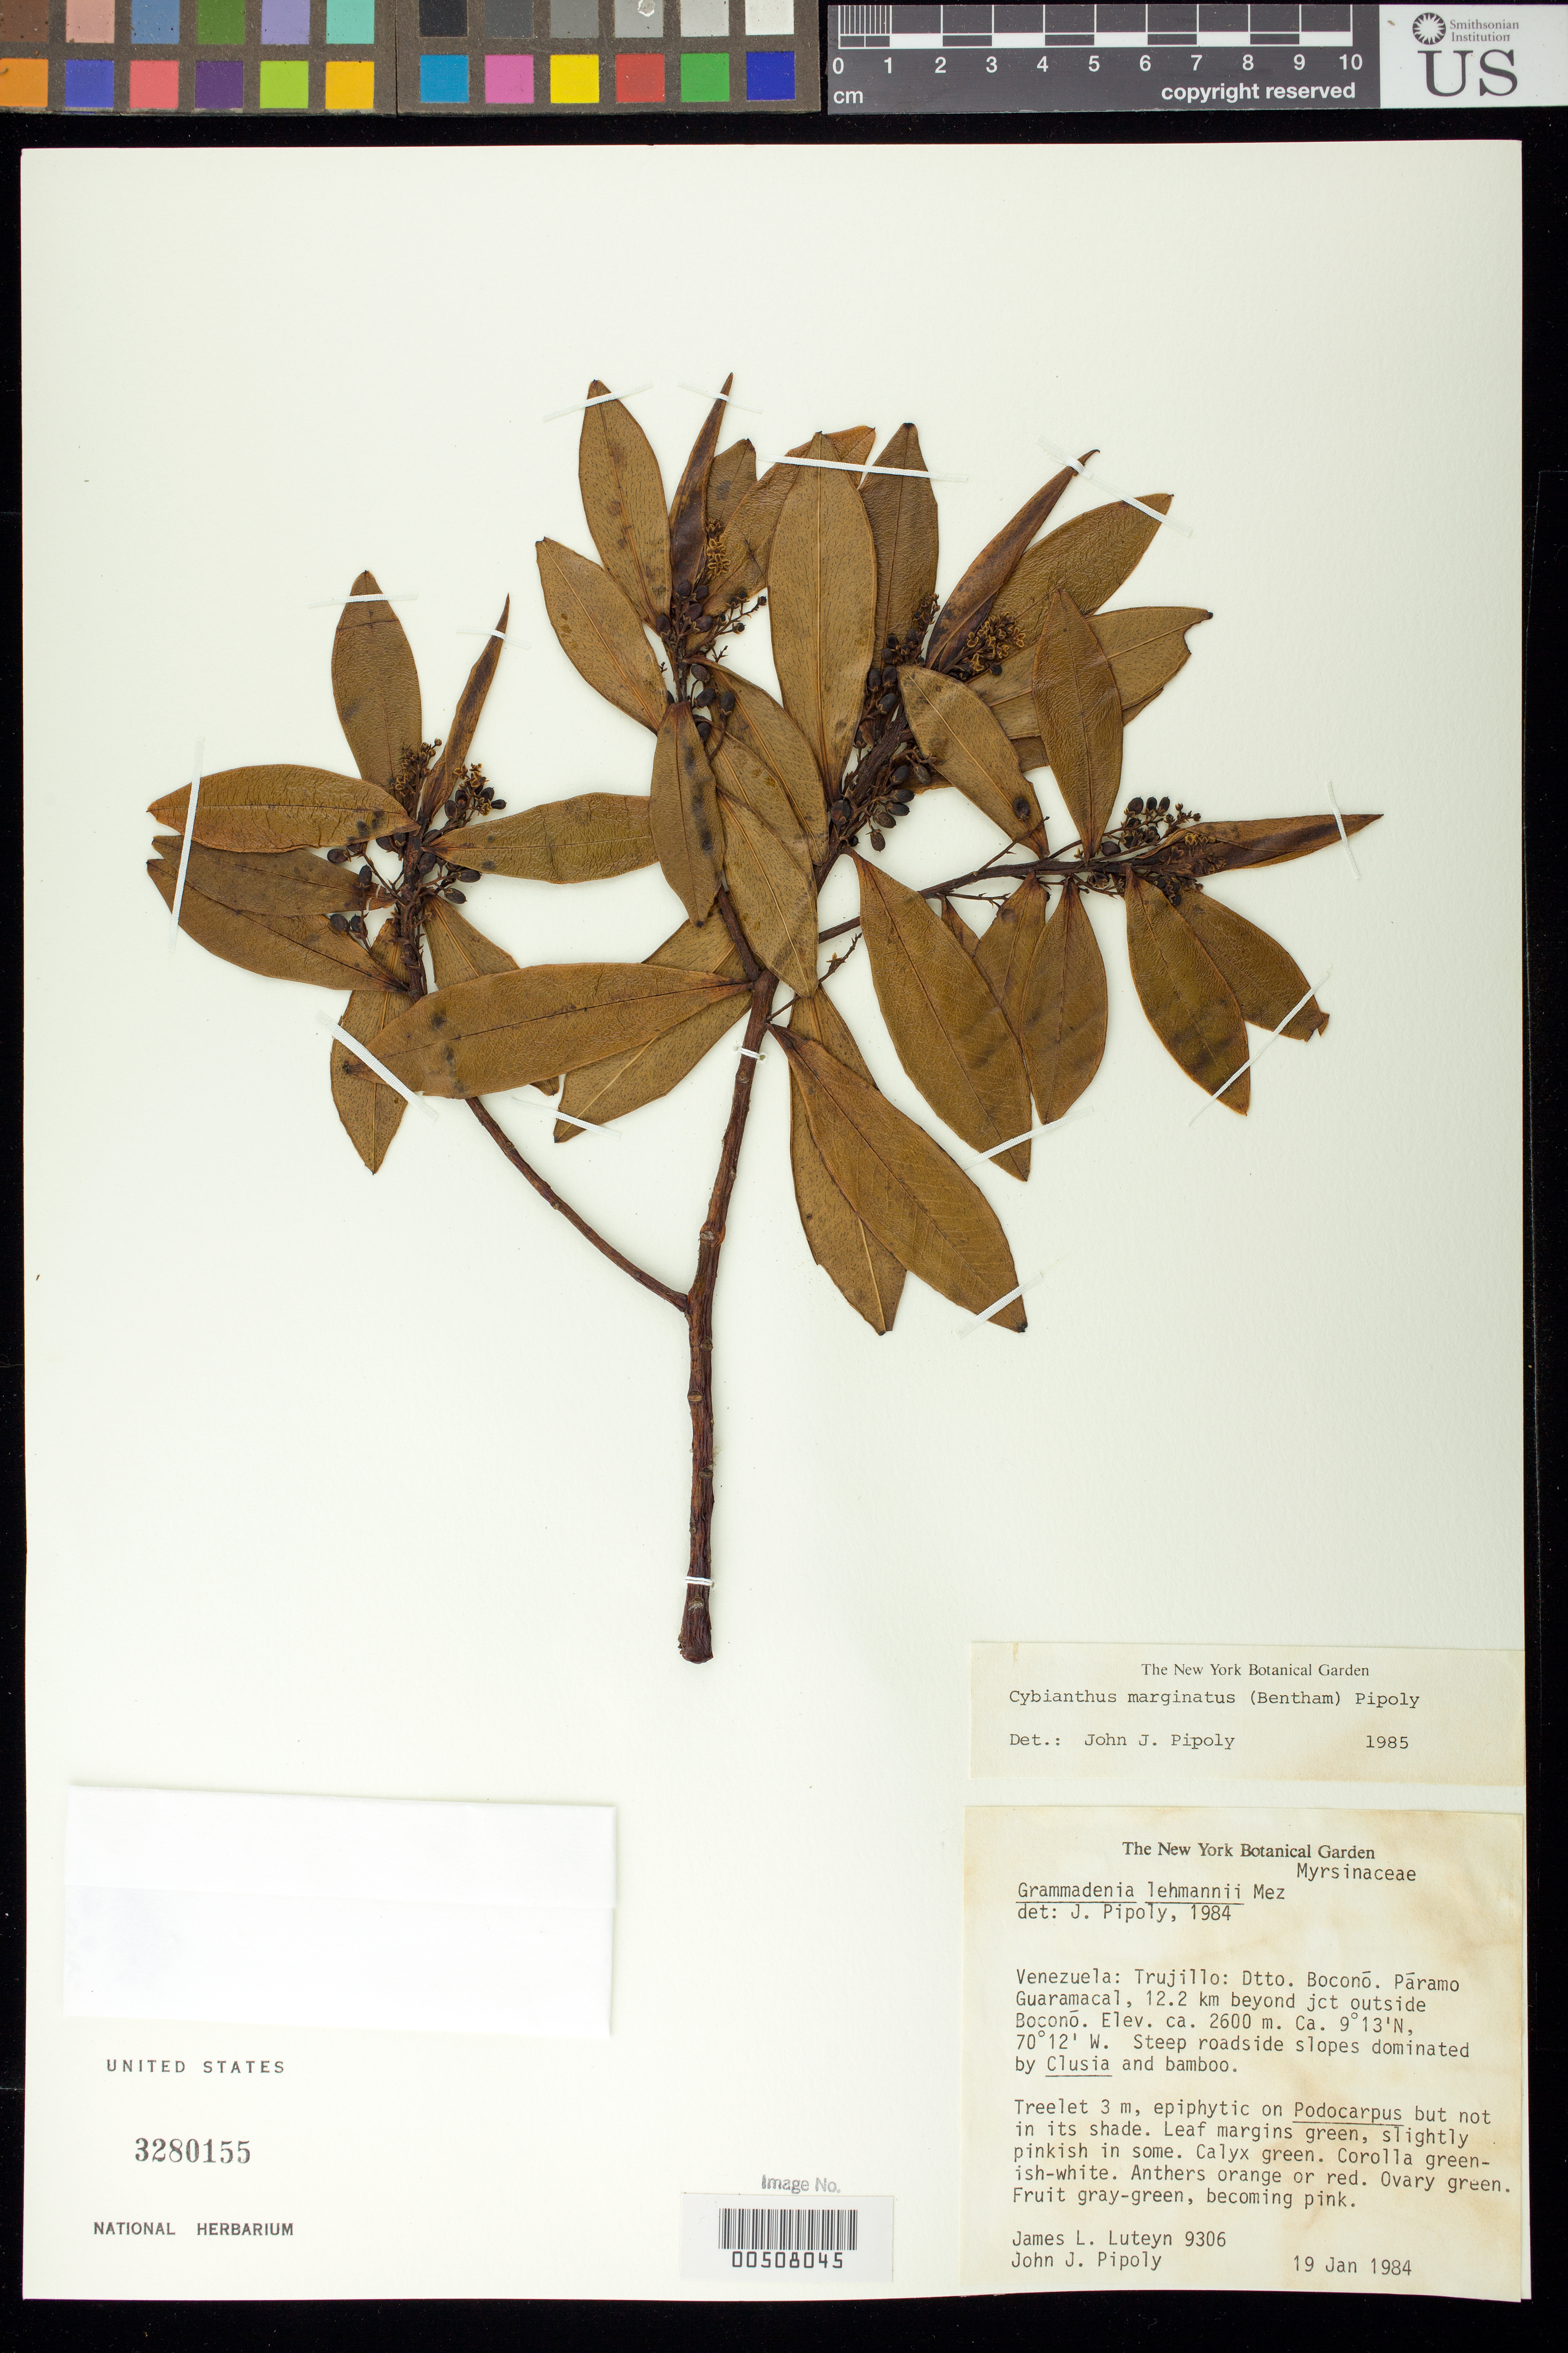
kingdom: Plantae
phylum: Tracheophyta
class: Magnoliopsida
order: Ericales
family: Primulaceae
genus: Cybianthus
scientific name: Cybianthus marginatus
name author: (Benth.) Pipoly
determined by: Pipoly, J. J., III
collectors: J. L. Luteyn & J. J. Pipoly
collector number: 9306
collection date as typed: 19 Jan 1984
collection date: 1984-01-19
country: Venezuela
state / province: Trujillo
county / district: Boconó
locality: Páramo de Guaramacal, 12.2 km beyond jct outside of Boconó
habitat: Steep roadside slopes dominated by Clusia and bamboo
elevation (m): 2600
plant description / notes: NY, US, VEN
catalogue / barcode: US 3280155